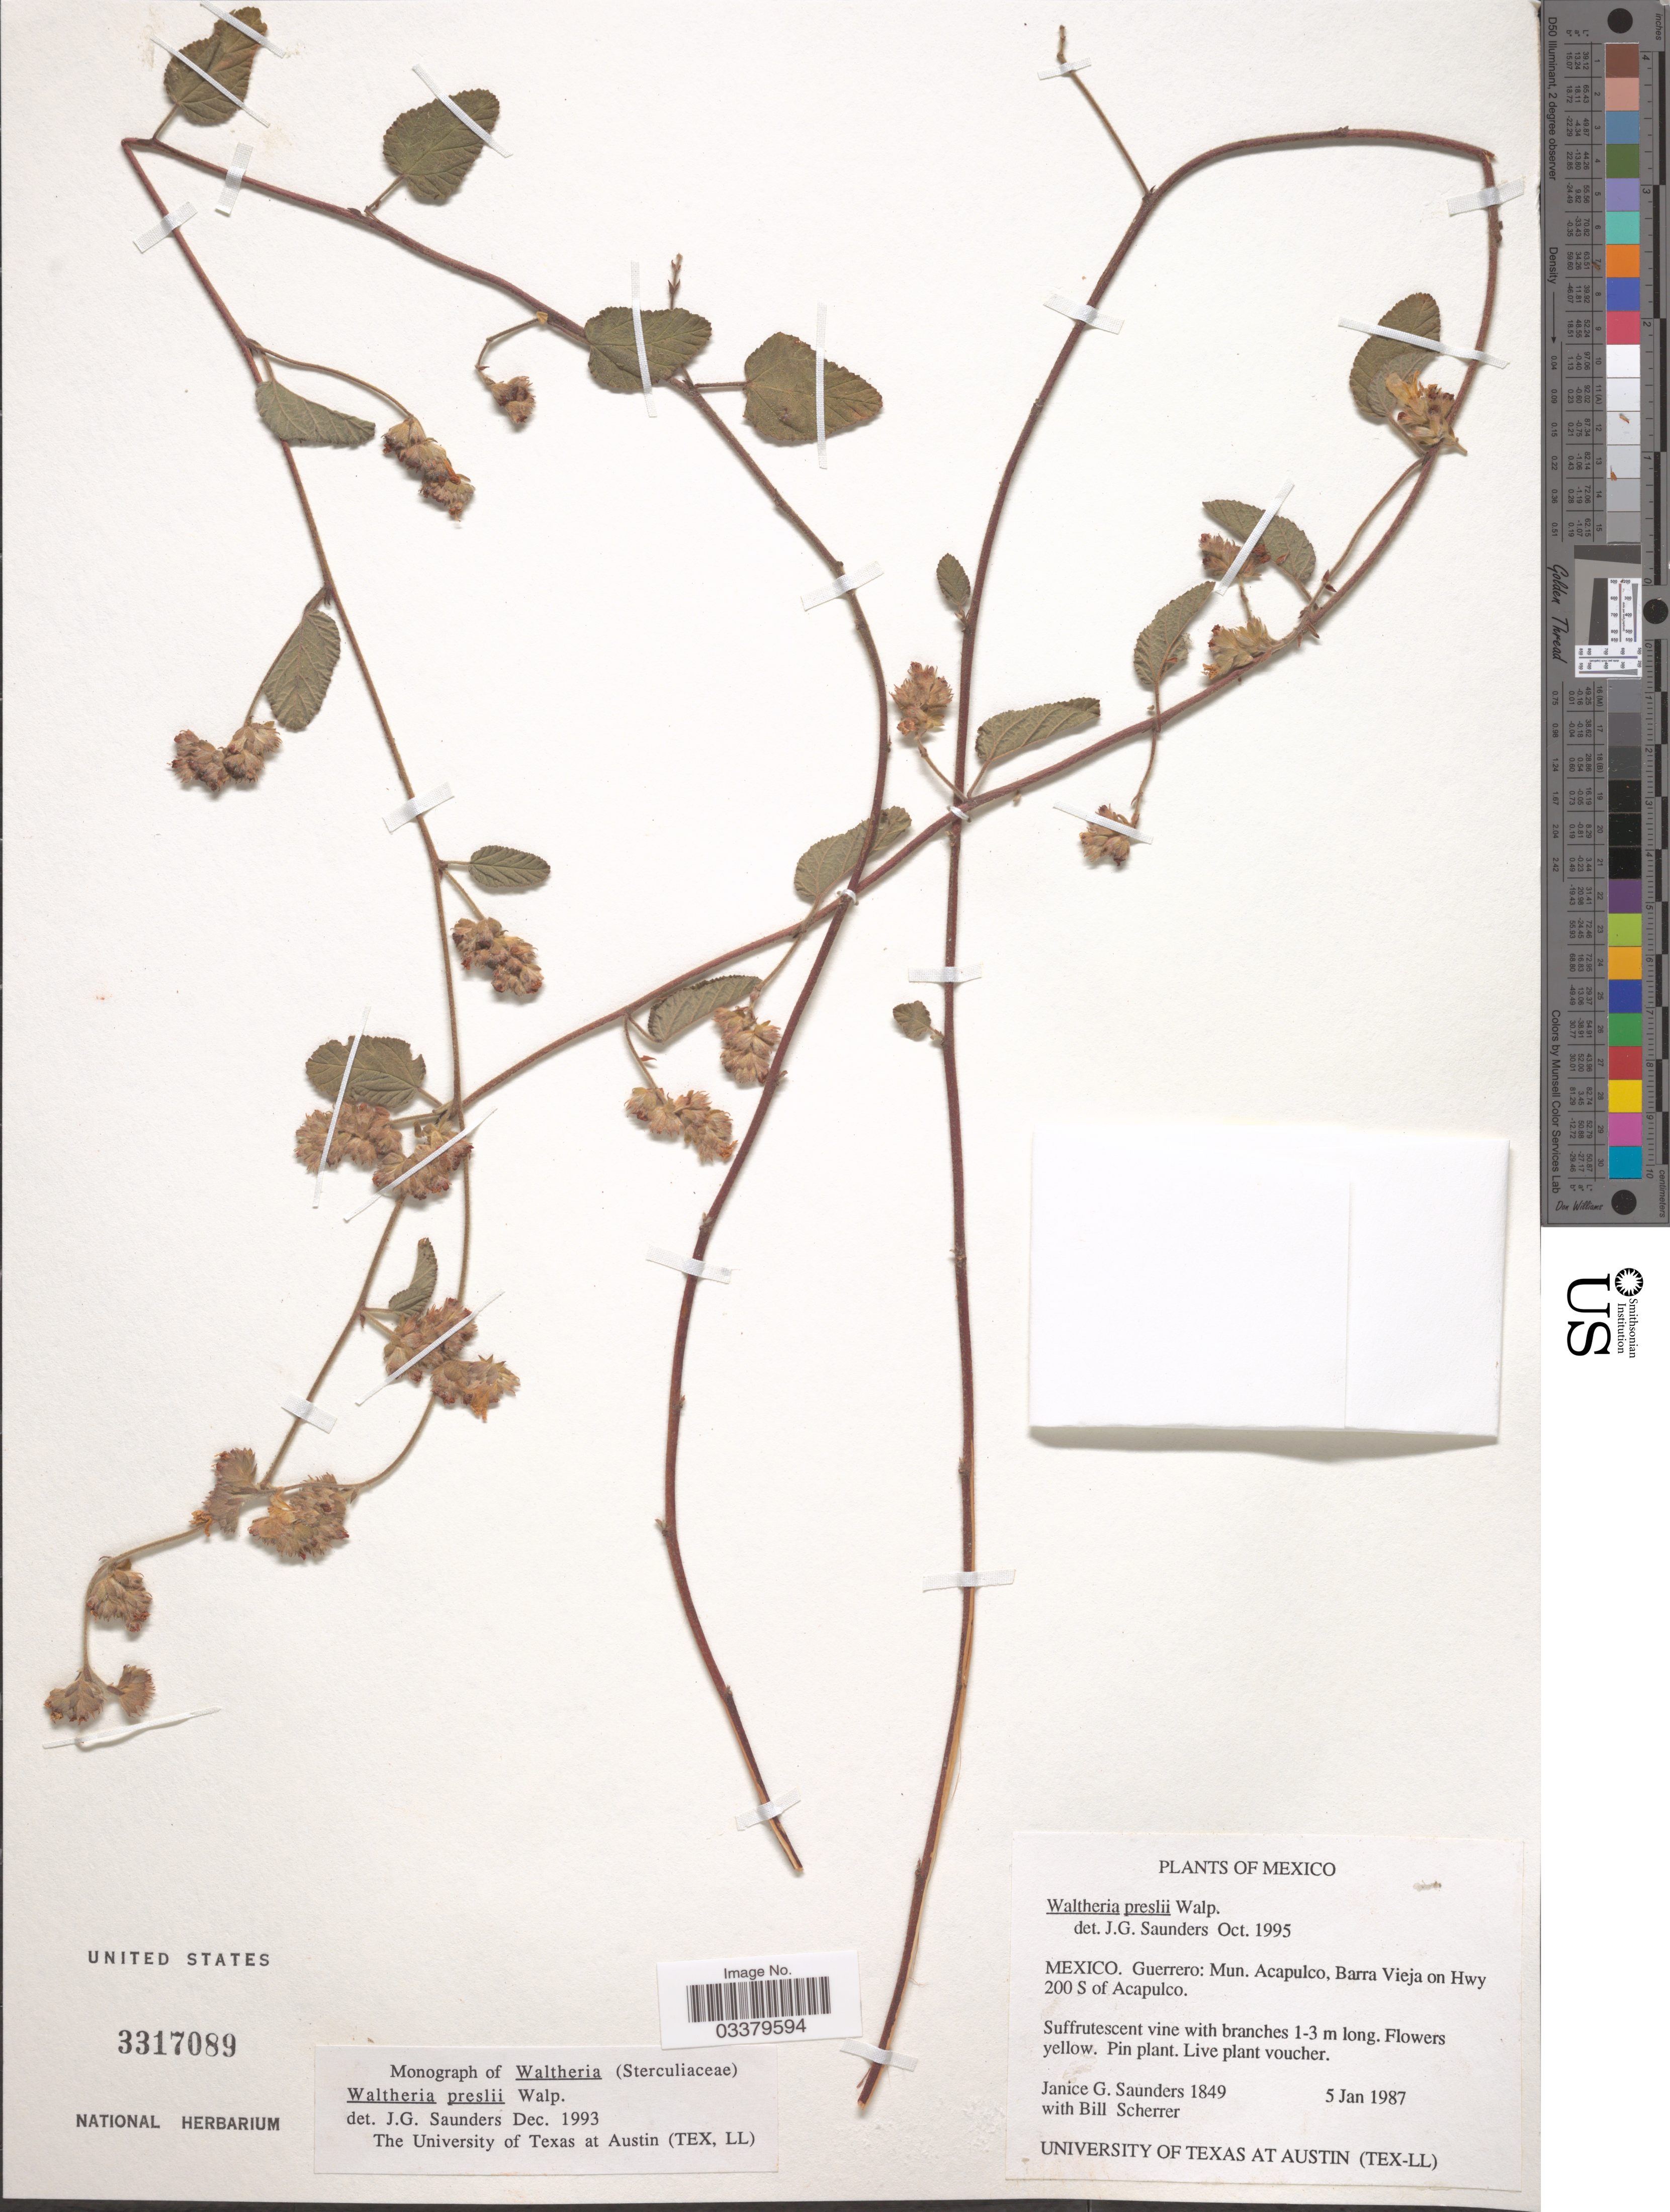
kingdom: Plantae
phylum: Tracheophyta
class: Magnoliopsida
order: Malvales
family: Malvaceae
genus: Waltheria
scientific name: Waltheria preslii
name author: Walp.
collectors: J. G. Saunders & B. Scherrer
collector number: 1849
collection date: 1987-01-05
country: Mexico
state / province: Guerrero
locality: Mun. Acapulco, Barra Vieja on Hwy 200 S of Acapulco.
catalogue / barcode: US 3317089